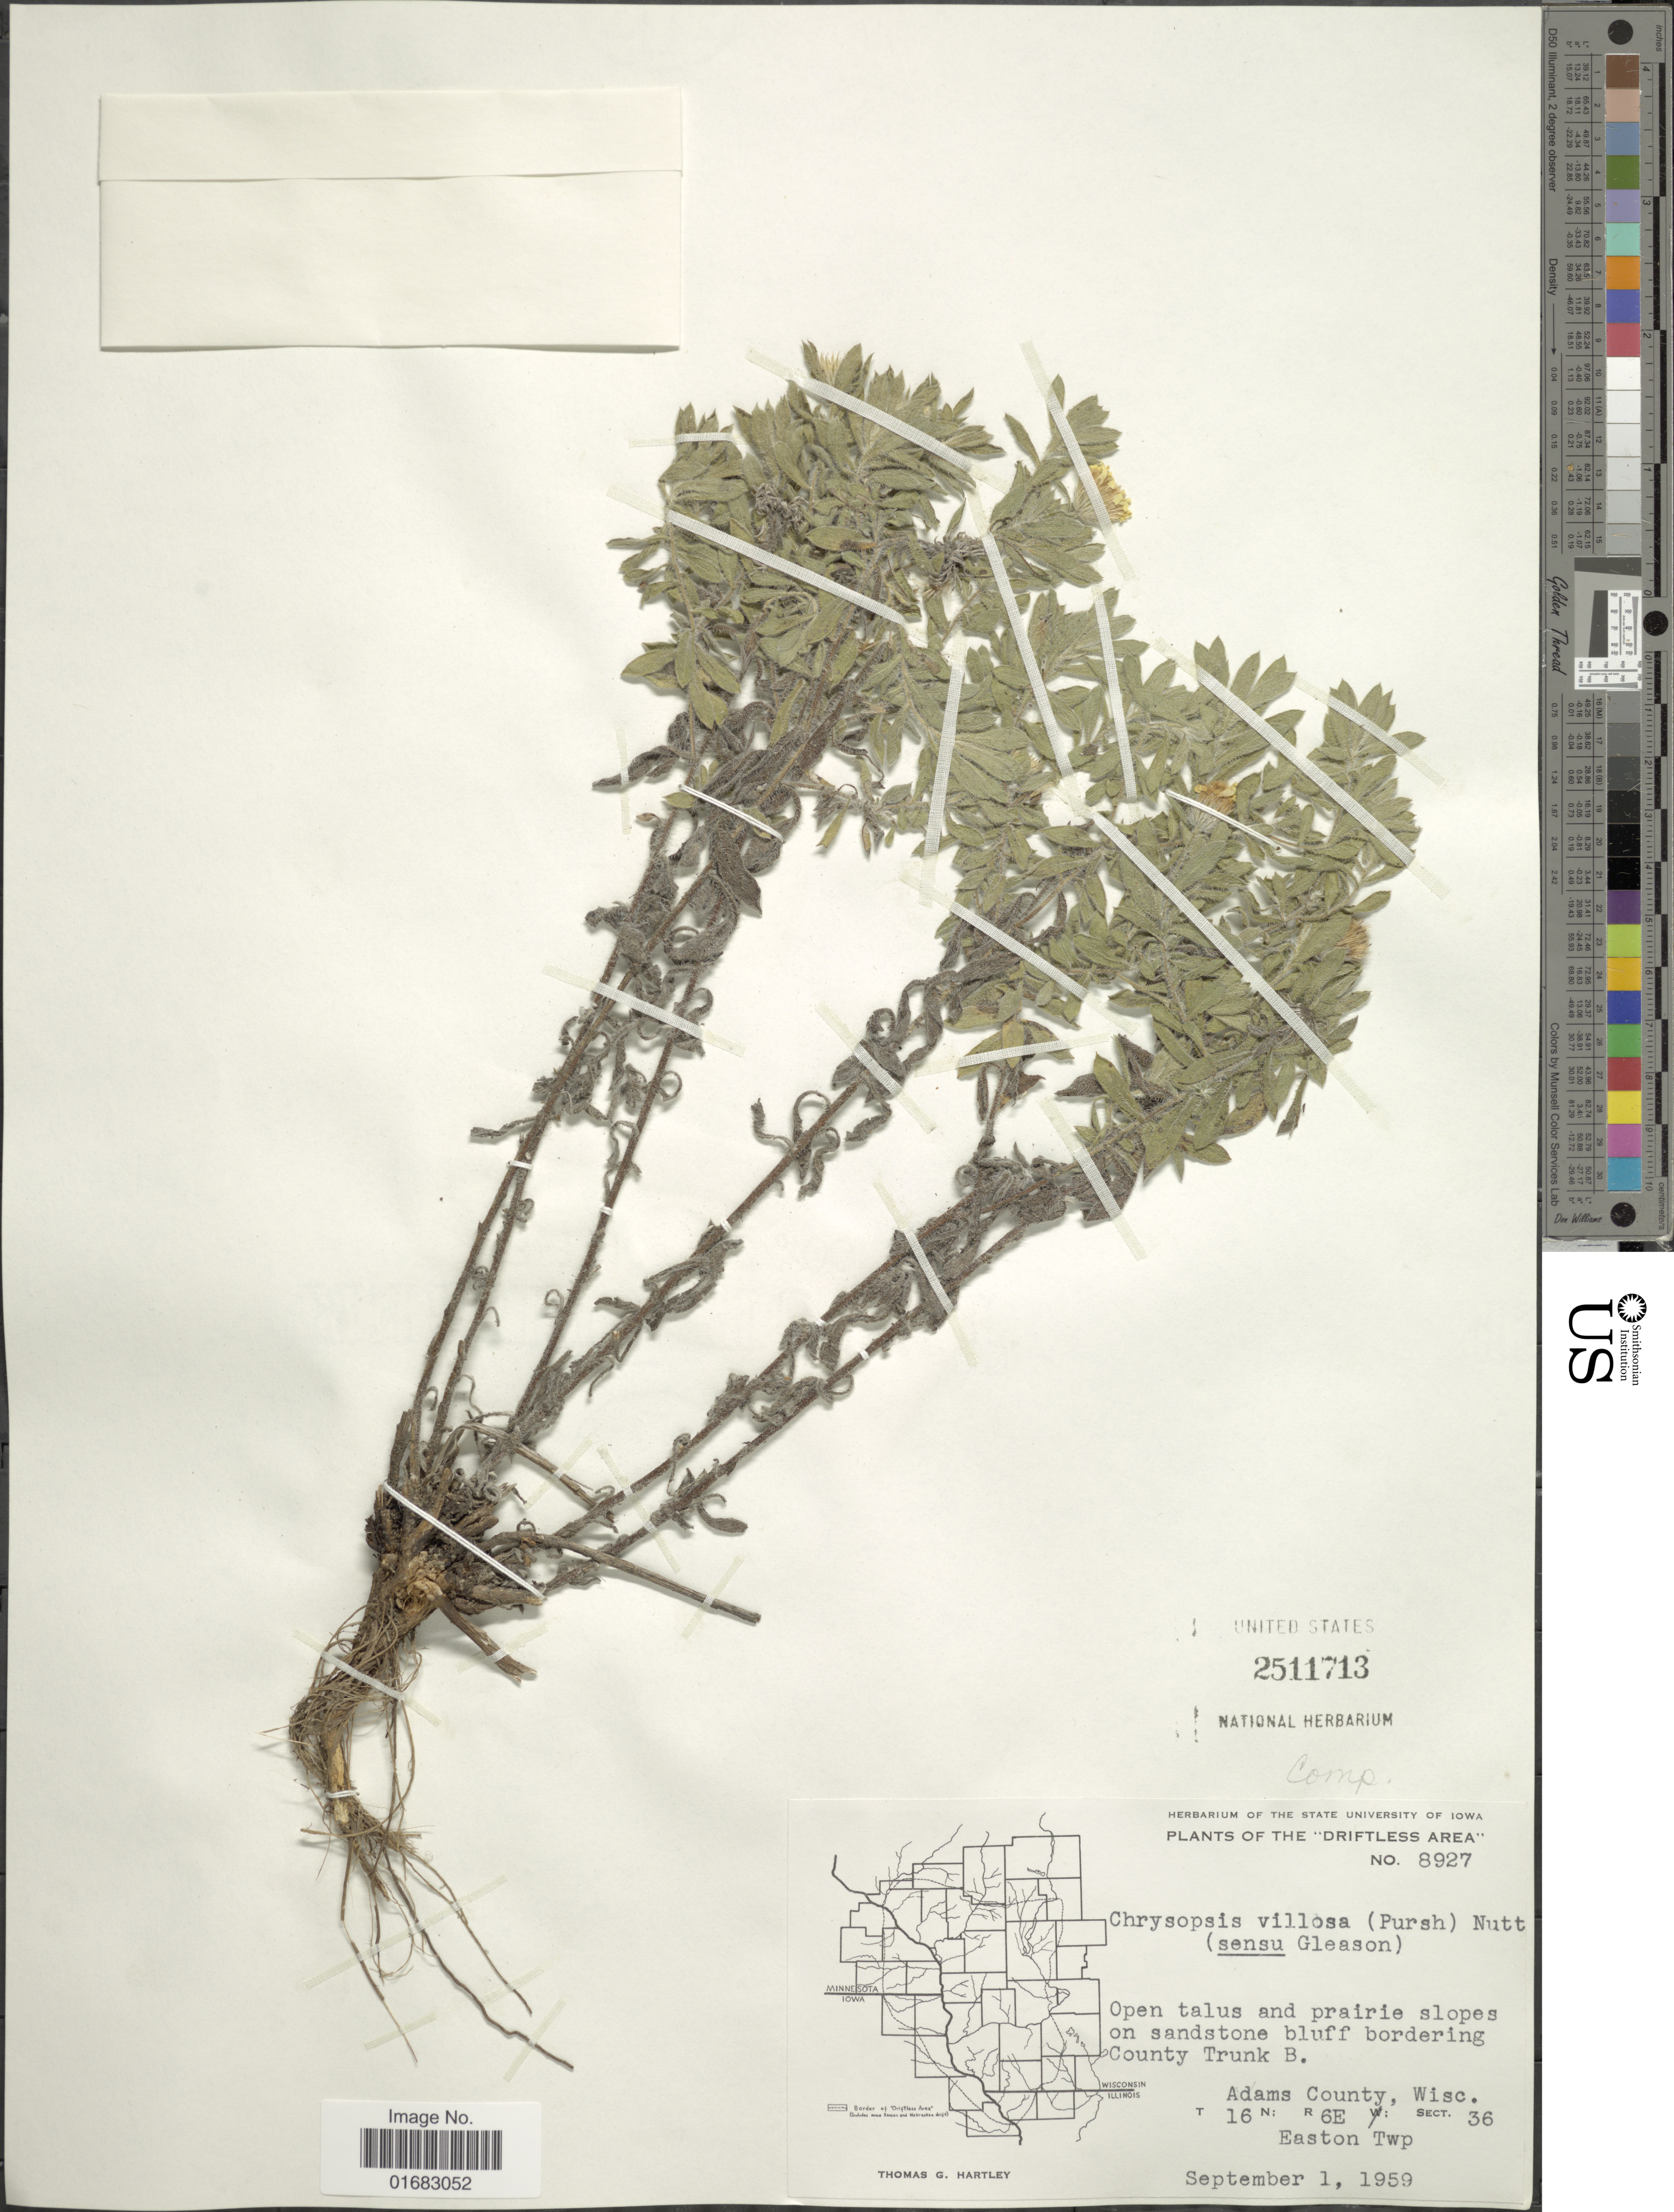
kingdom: Plantae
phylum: Tracheophyta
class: Magnoliopsida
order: Asterales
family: Asteraceae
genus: Heterotheca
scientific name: Heterotheca villosa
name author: (Pursh) Shinners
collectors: T. G. Hartley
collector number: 8927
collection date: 1959-09-01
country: United States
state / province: Wisconsin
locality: Adams County, Wisc. Easton Twp. bordering County Trunk B. T16N R6E; Sect. 36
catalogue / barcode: US 2511713